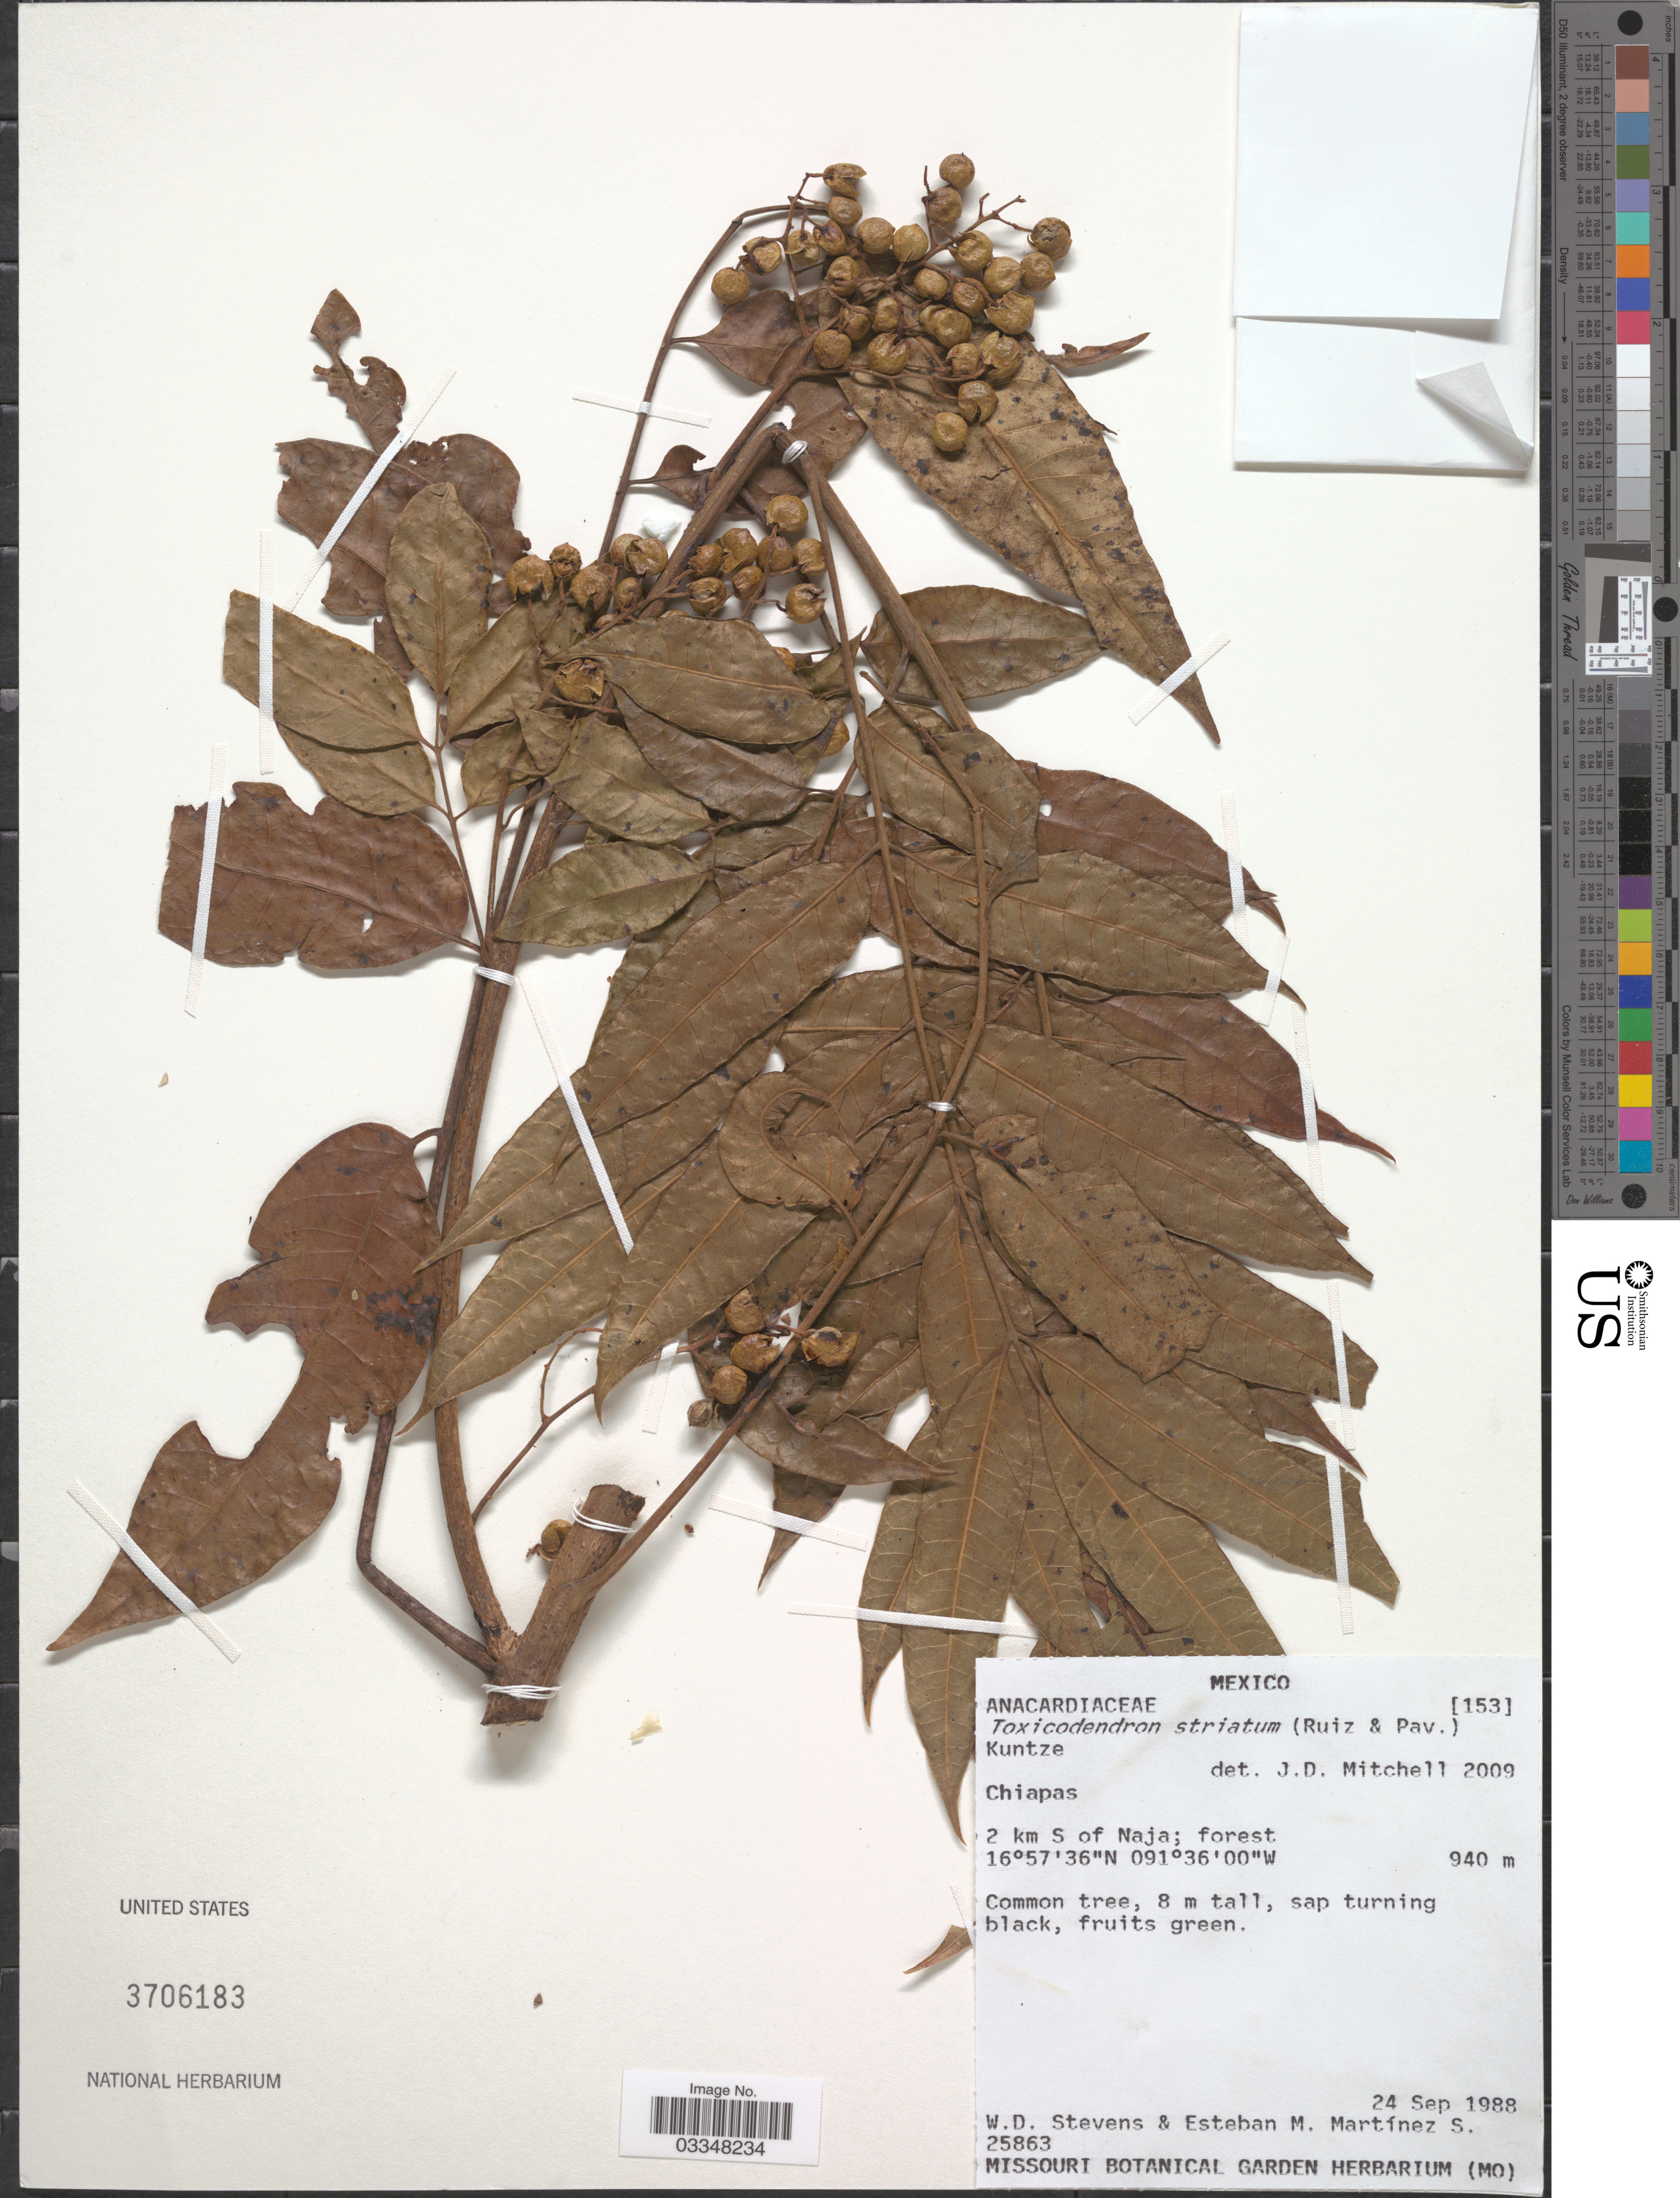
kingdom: Plantae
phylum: Tracheophyta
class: Magnoliopsida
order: Sapindales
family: Anacardiaceae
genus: Toxicodendron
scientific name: Toxicodendron striatum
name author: (Ruiz & Pav.) Kuntze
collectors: W. D. Stevens & E. M. Martínez S.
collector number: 25863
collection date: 1988-09-24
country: Mexico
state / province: Chiapas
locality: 2 km S of Naja.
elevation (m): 940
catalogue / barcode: US 3706183